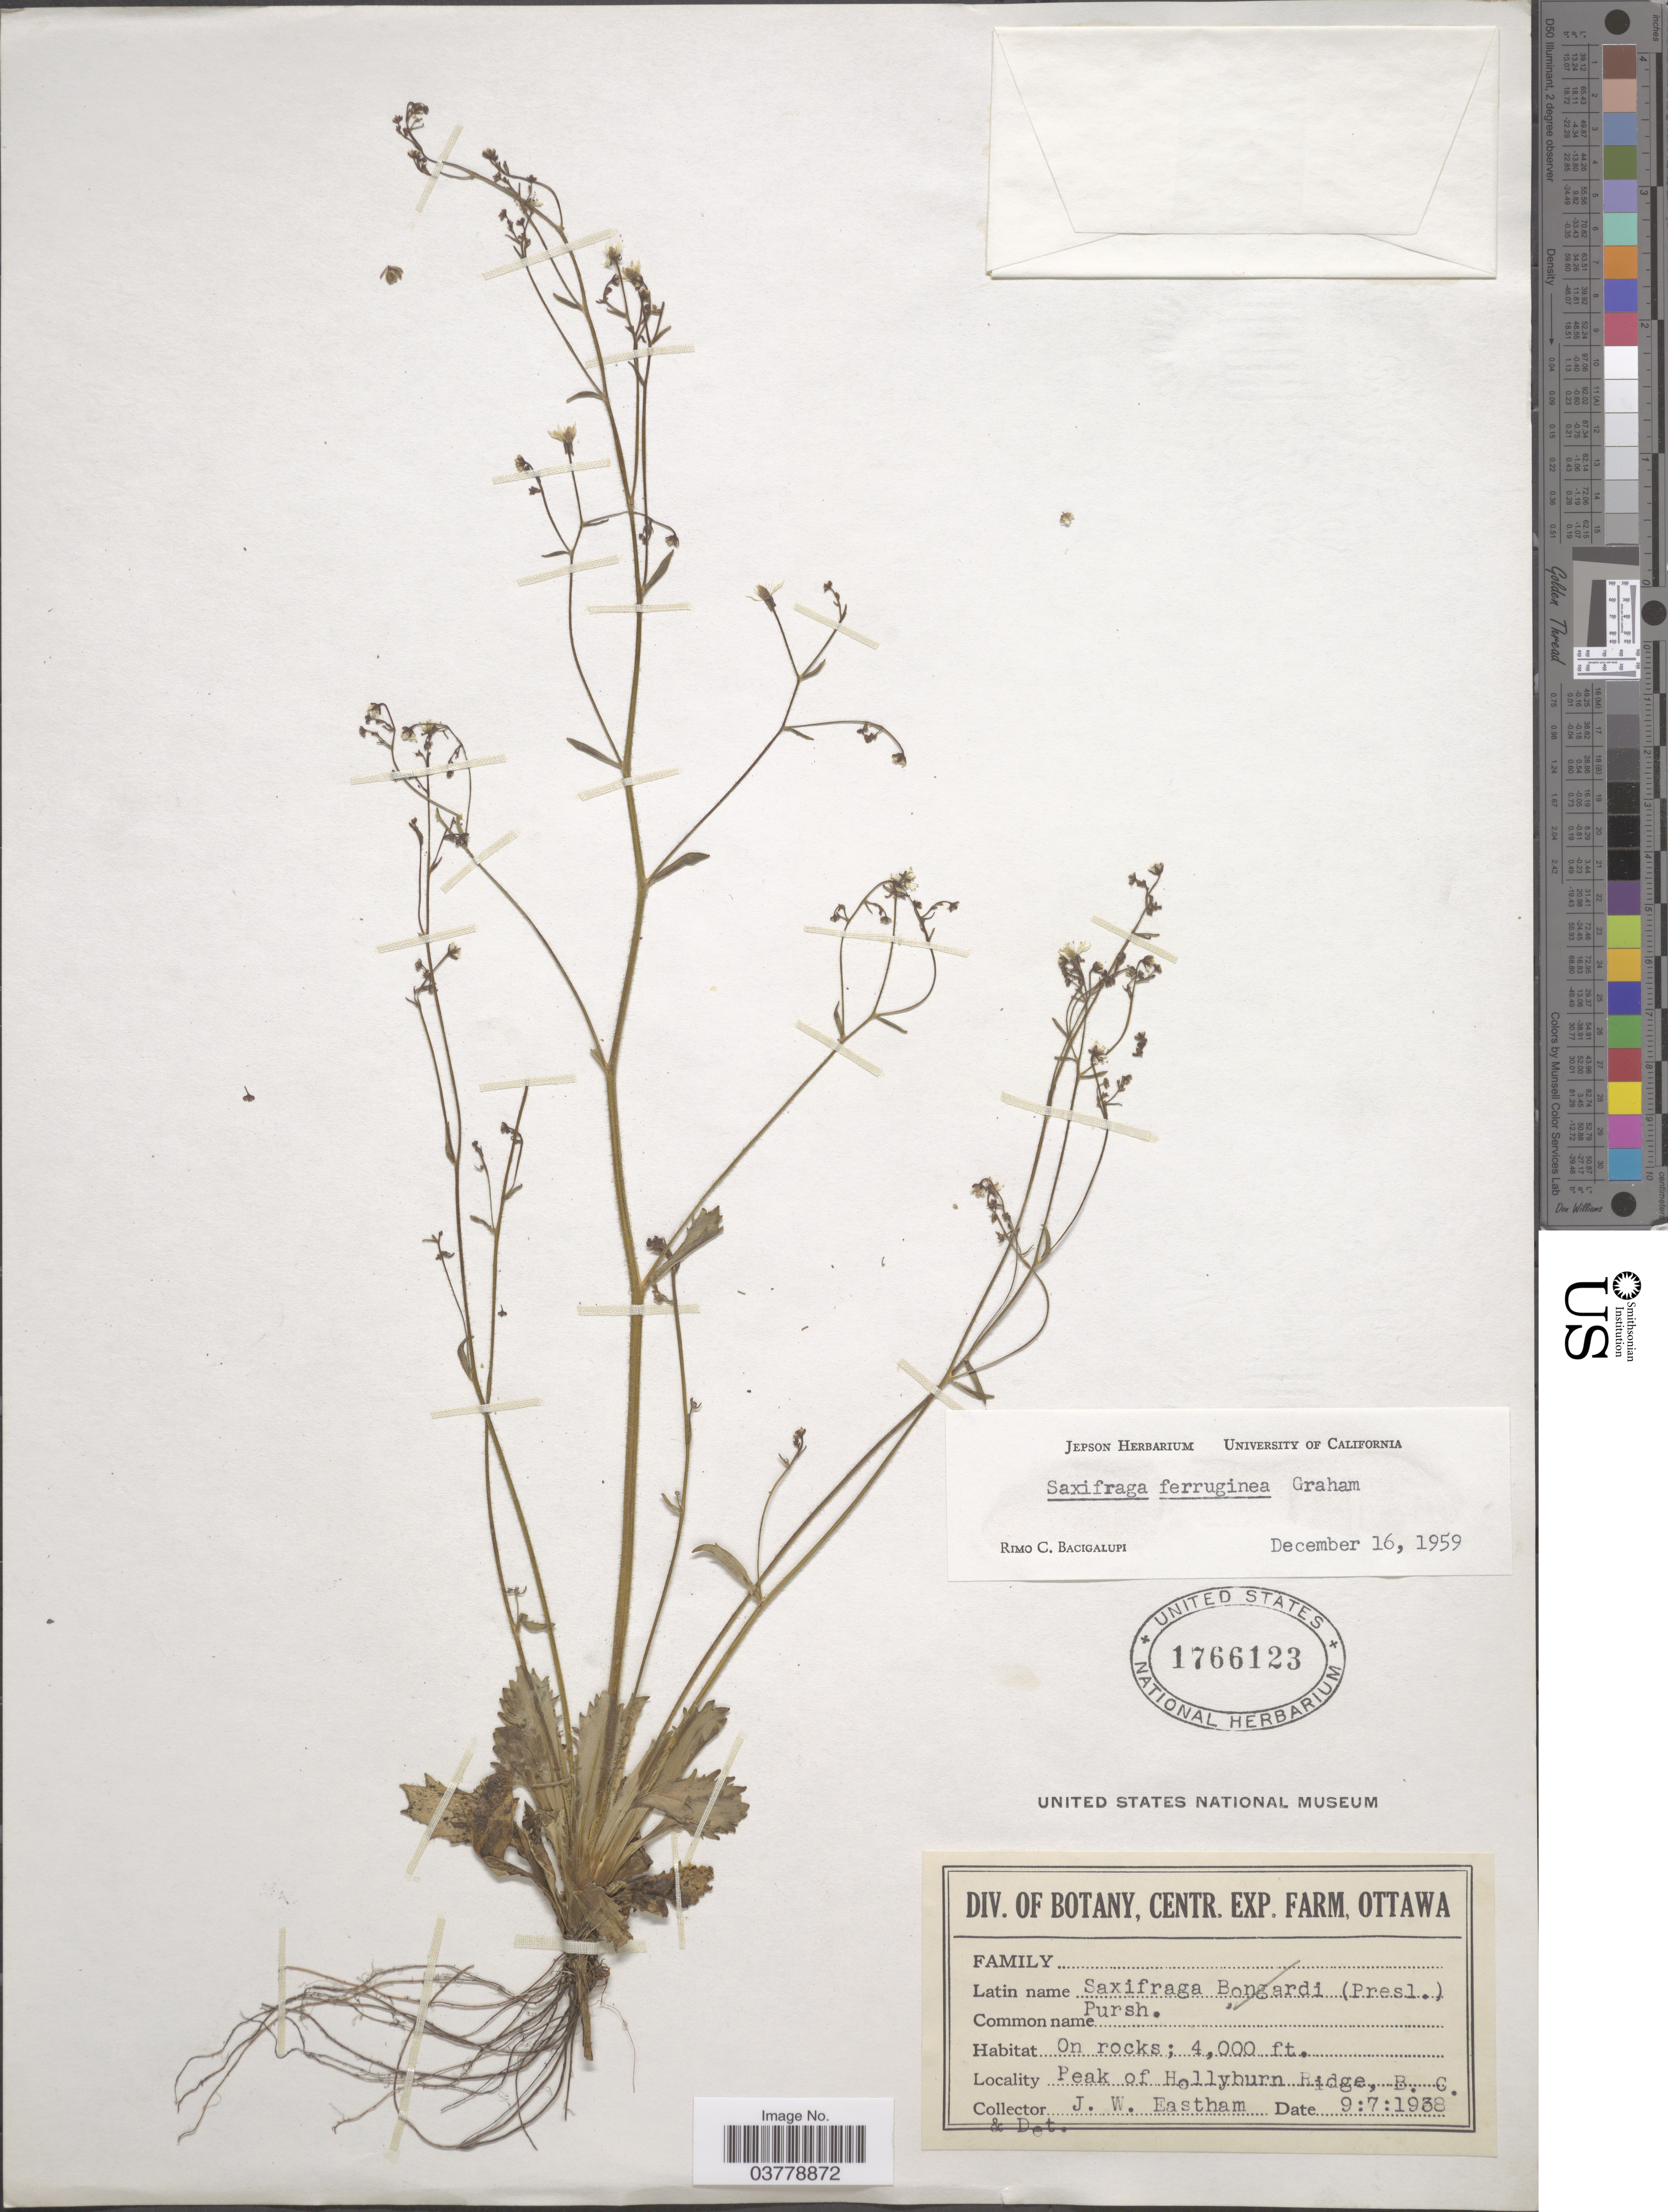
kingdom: Plantae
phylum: Tracheophyta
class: Magnoliopsida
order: Saxifragales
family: Saxifragaceae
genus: Micranthes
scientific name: Micranthes ferruginea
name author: (Graham) Brouillet & Gornall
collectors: J. Eastham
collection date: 1938-07-09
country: Canada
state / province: British Columbia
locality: Peak of Hollyburn Ridge.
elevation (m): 1219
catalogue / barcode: US 1766123